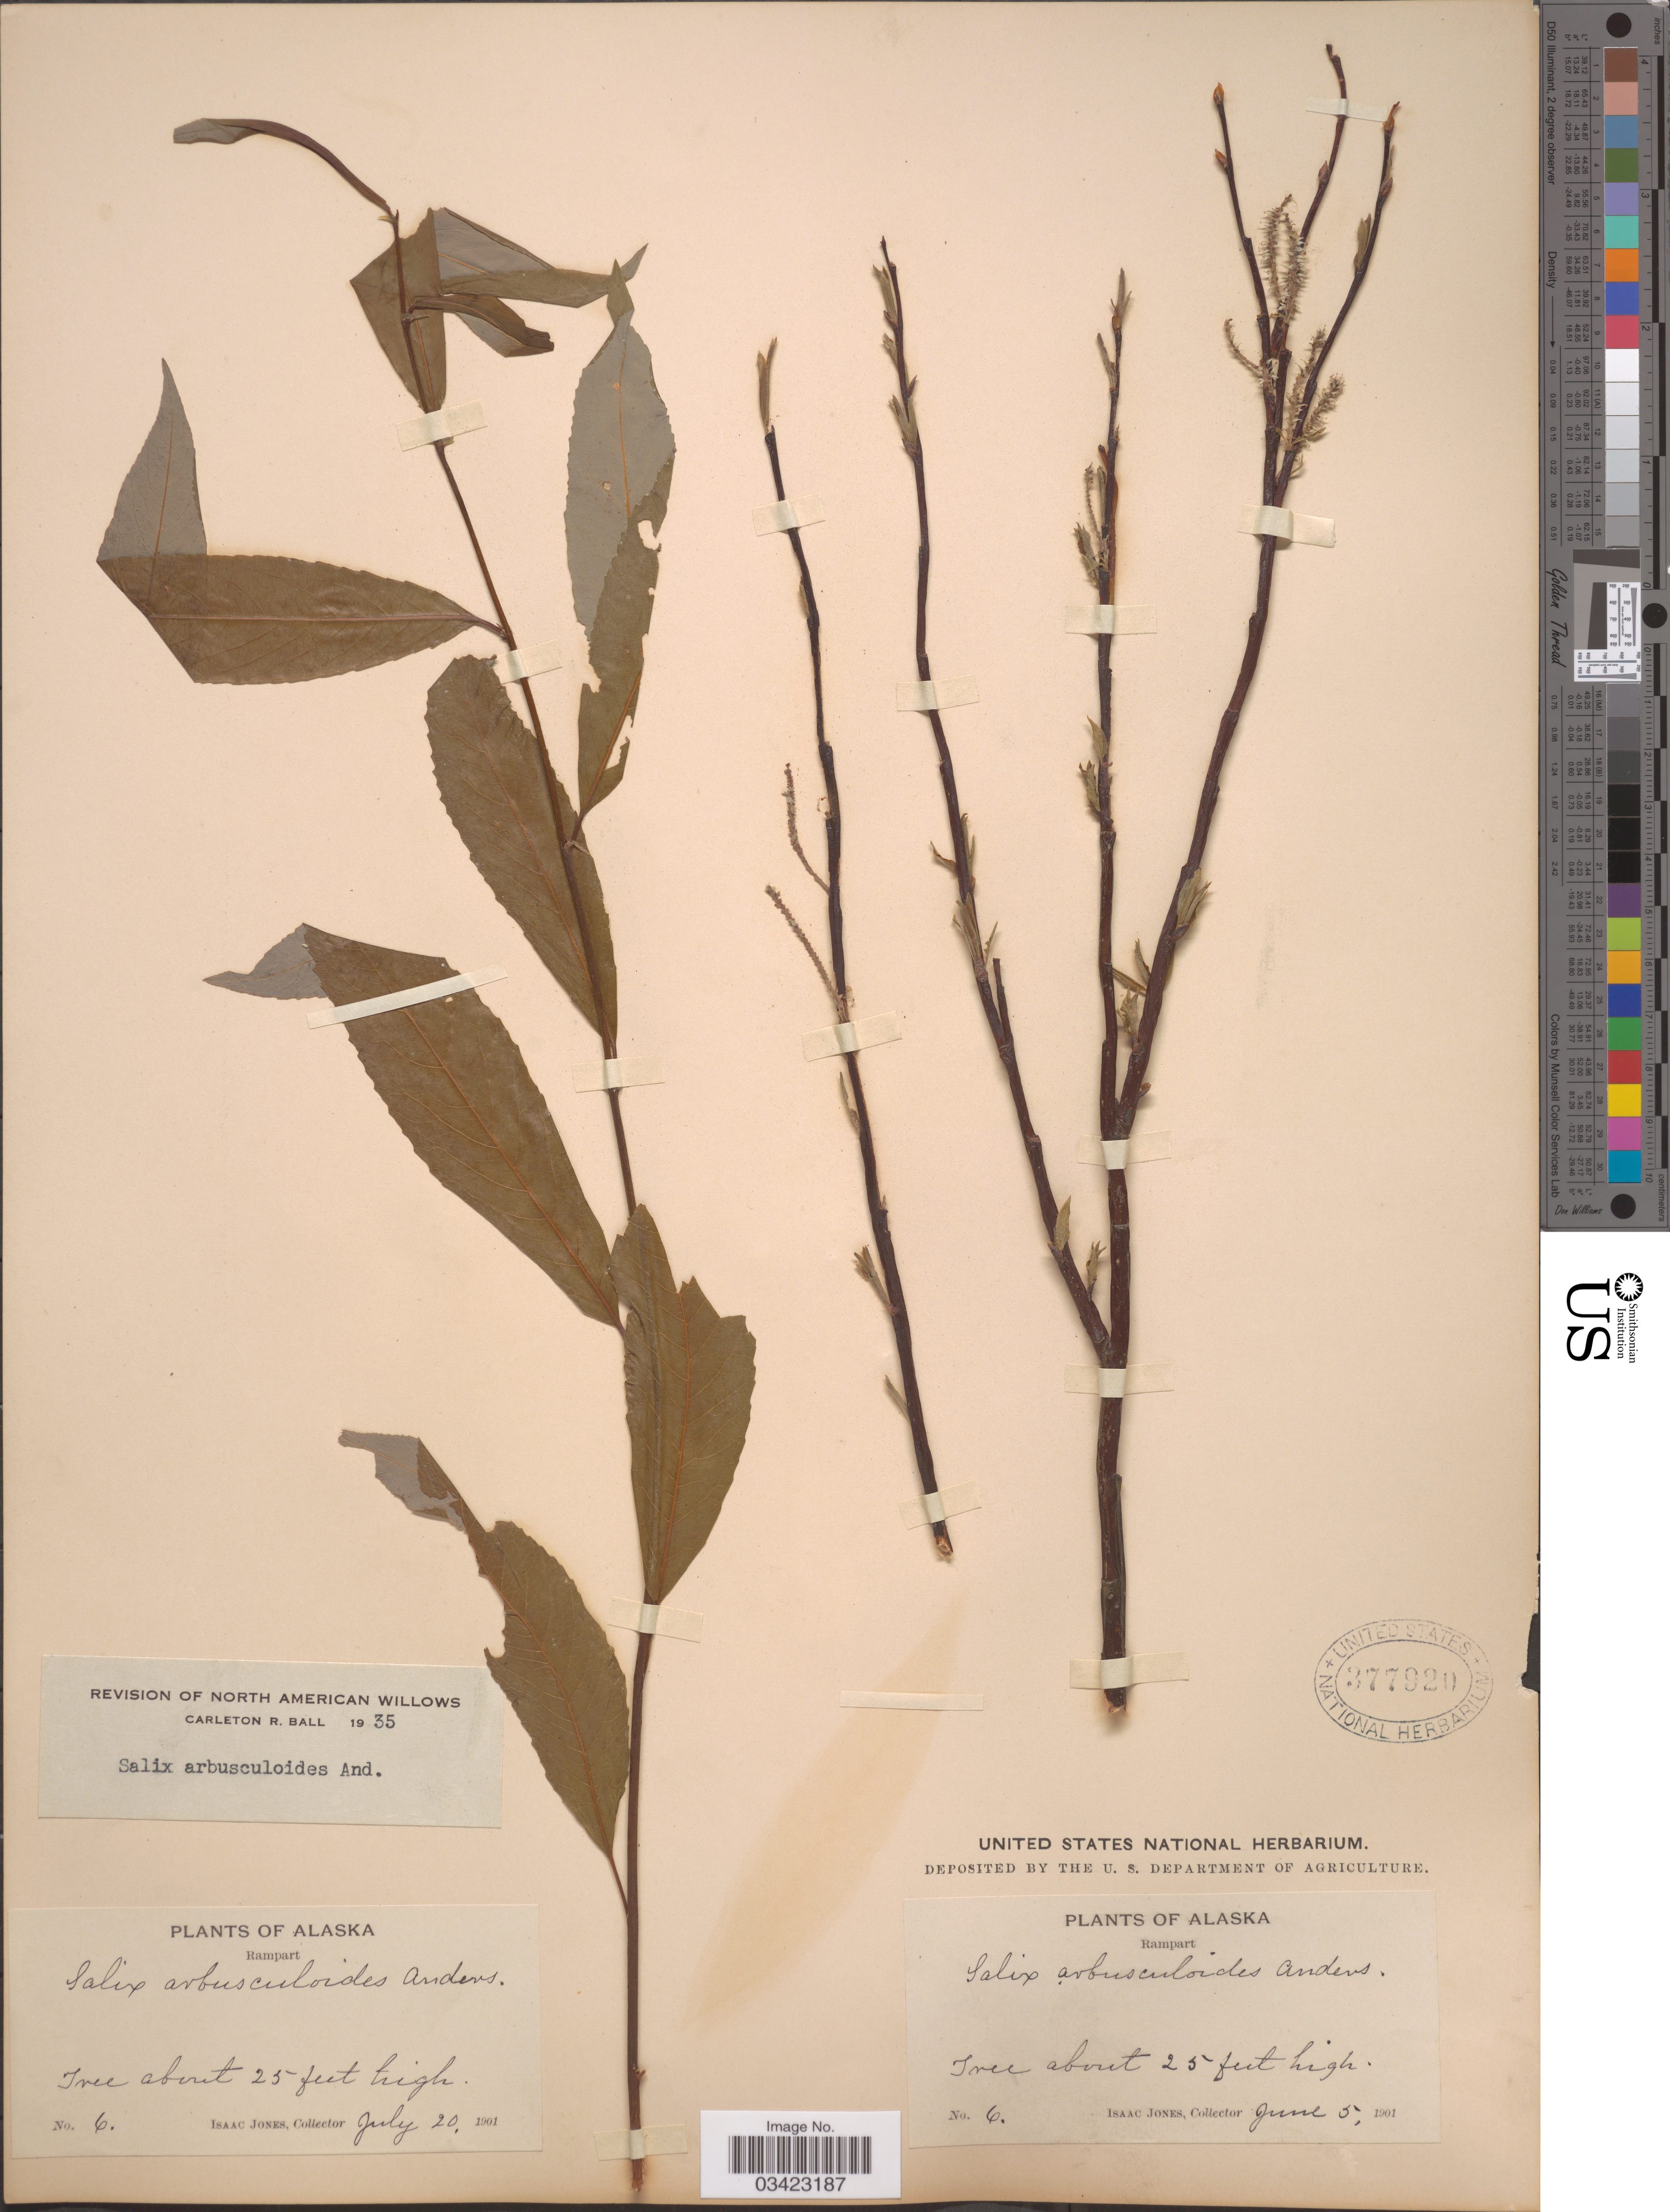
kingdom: Plantae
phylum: Tracheophyta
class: Magnoliopsida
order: Malpighiales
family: Salicaceae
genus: Salix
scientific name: Salix arbusculoides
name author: Andersson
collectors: I. Jones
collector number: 6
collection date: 1901-06-05/1901-07-20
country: United States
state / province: Alaska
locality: Rampart.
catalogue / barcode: US 377920